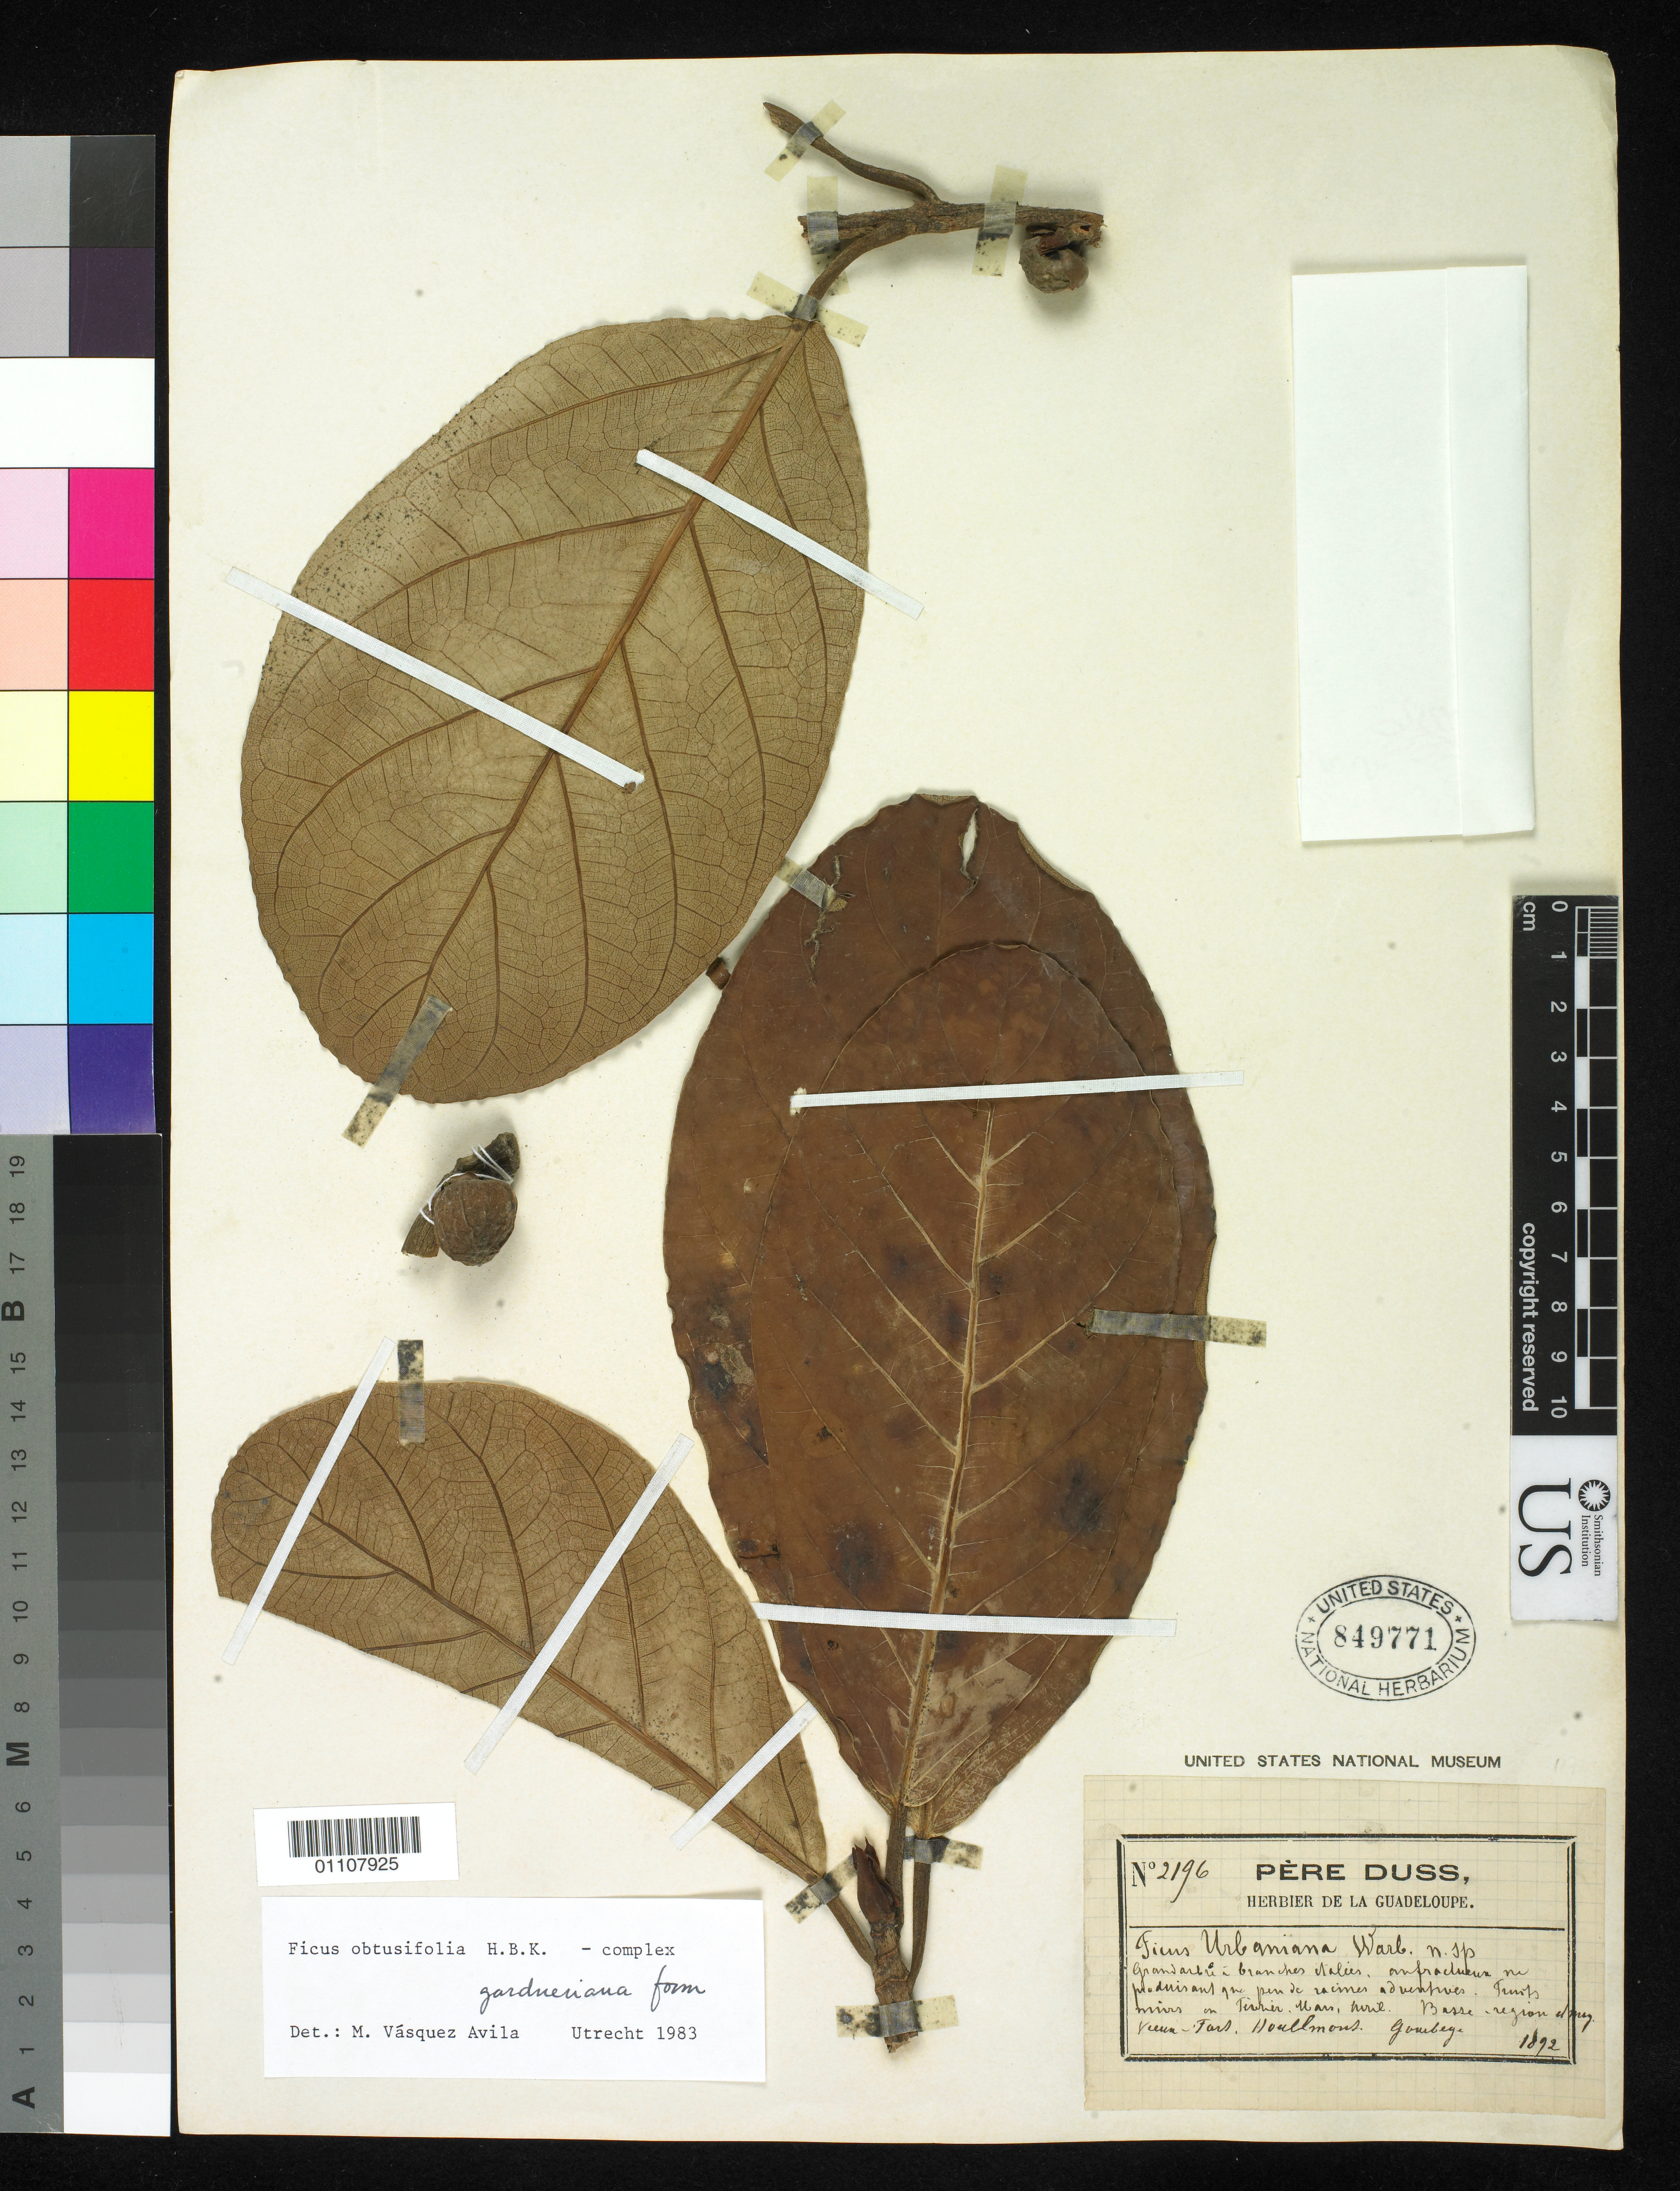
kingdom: Plantae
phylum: Tracheophyta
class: Magnoliopsida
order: Rosales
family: Moraceae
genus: Ficus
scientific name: Ficus urbaniana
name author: Warb.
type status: Isosyntype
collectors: Père Duss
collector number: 2196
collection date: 1892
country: Guadeloupe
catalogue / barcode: US 849771